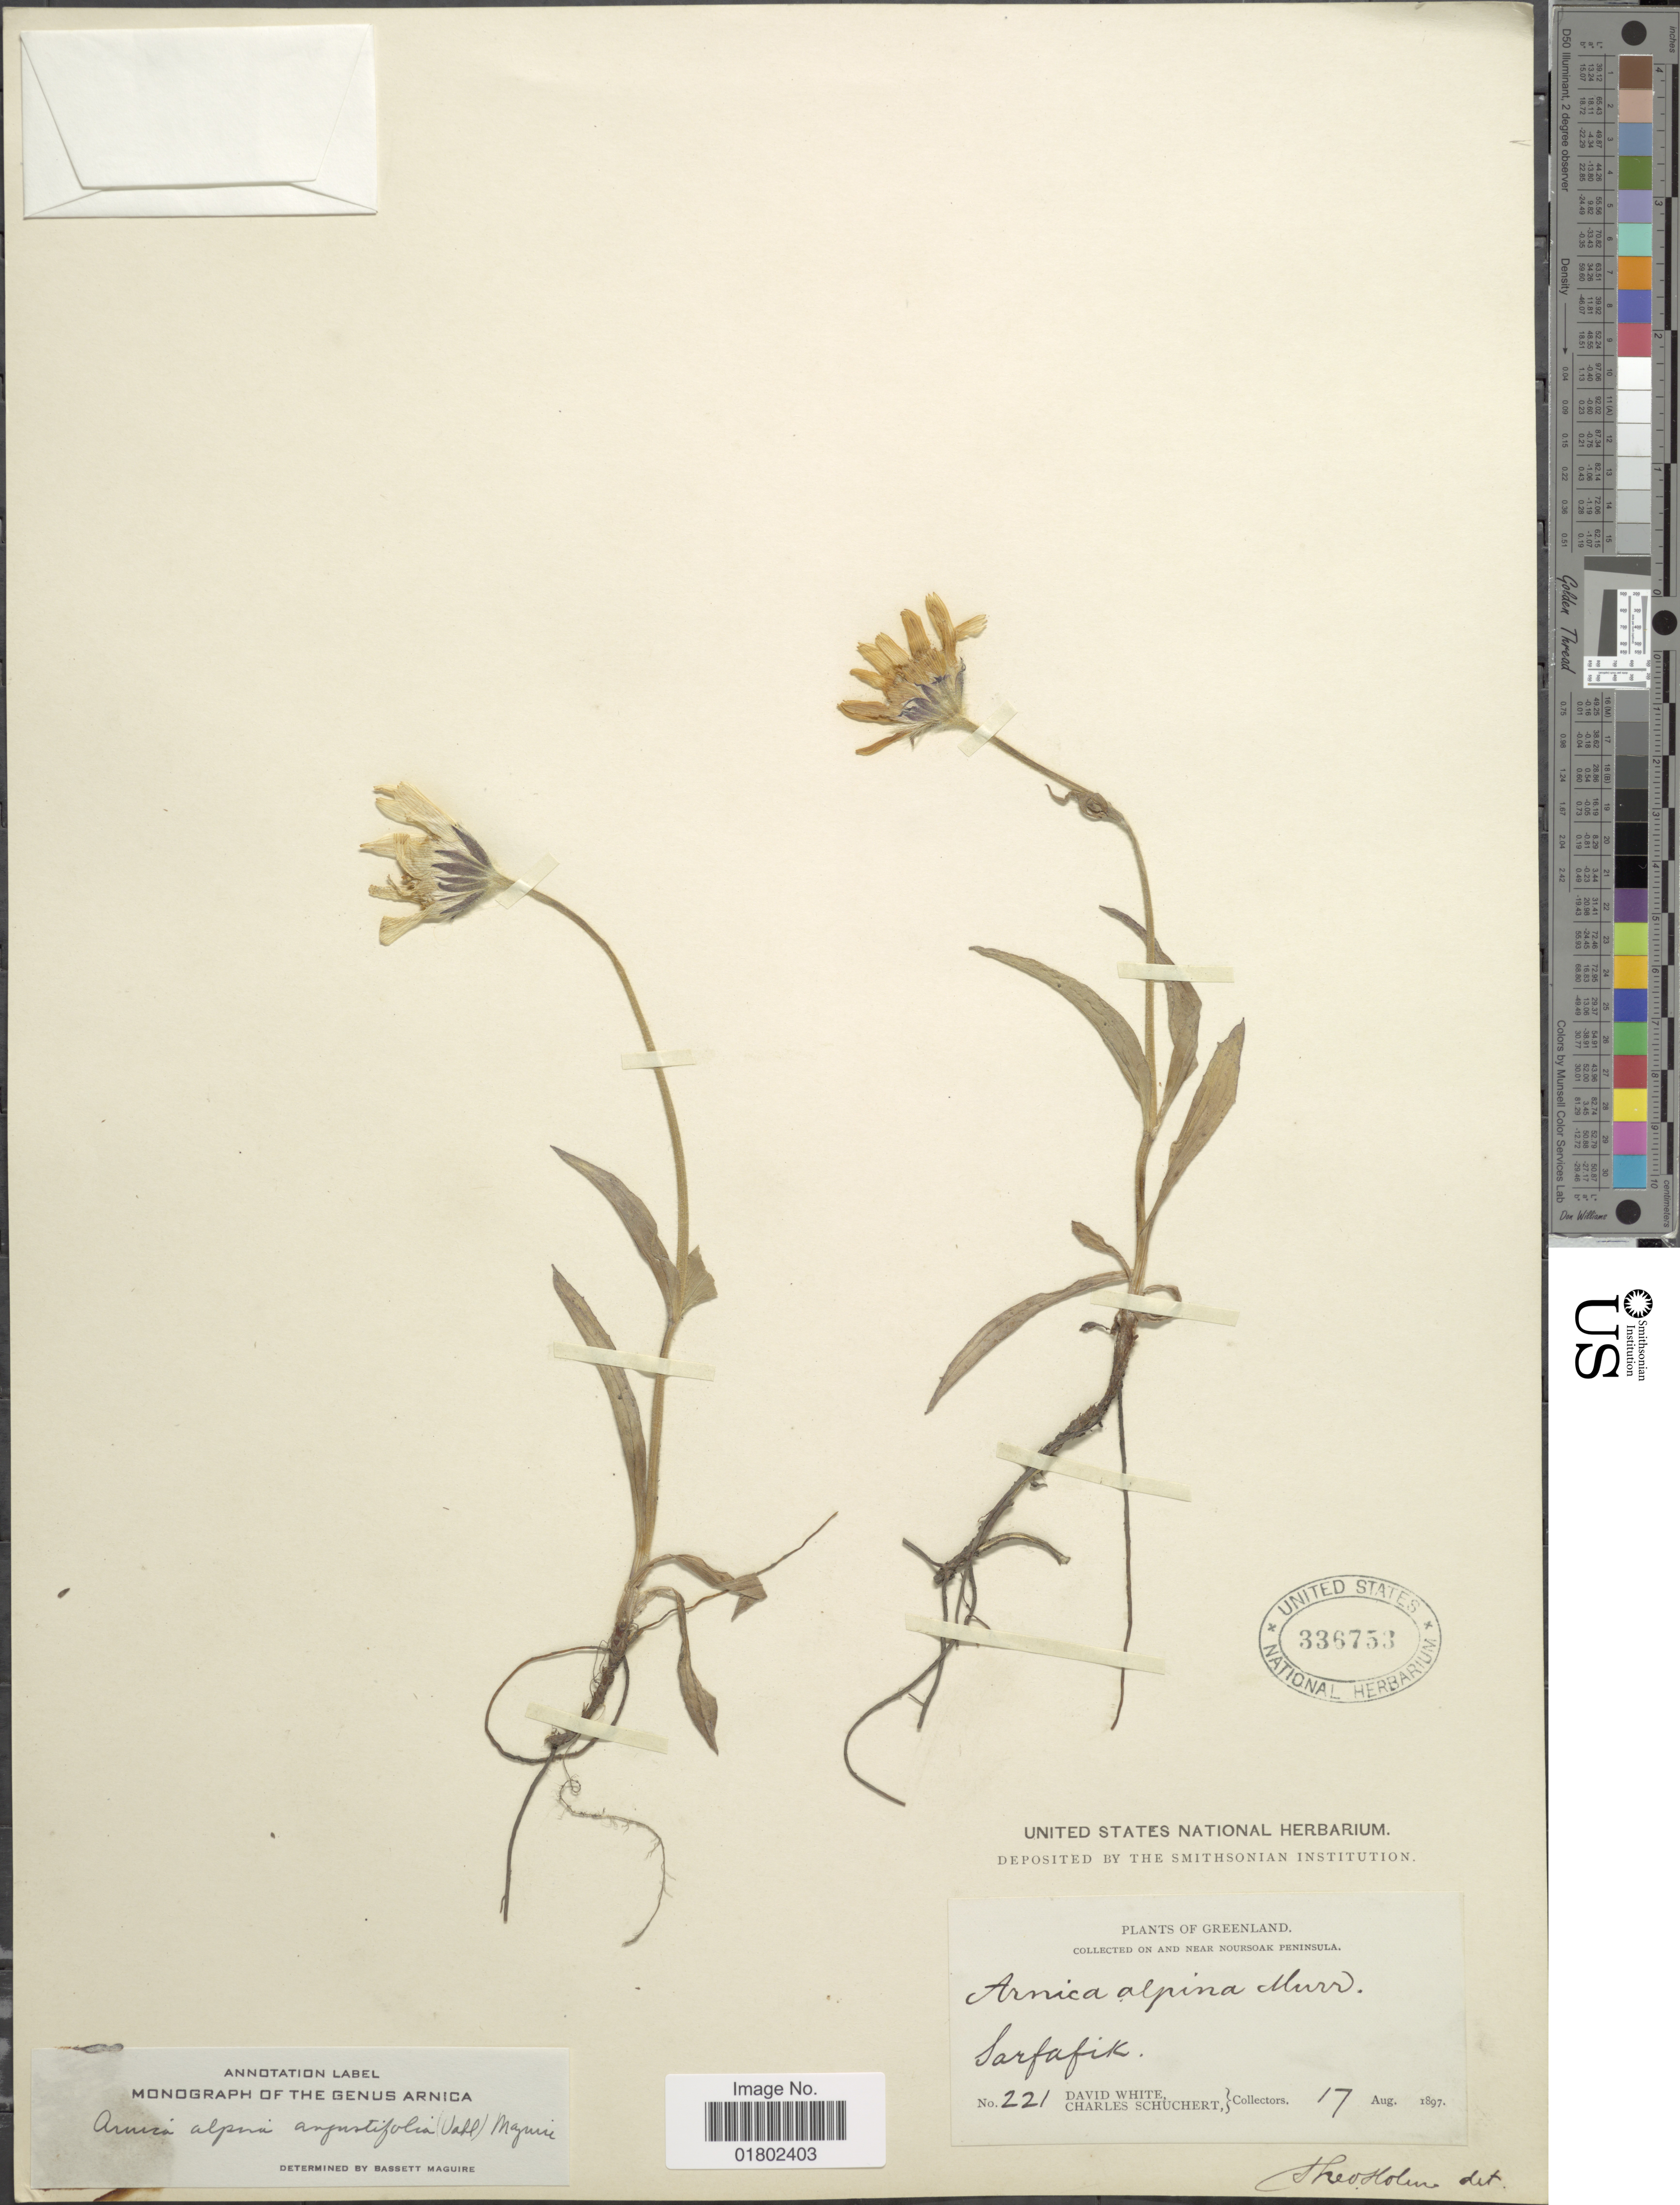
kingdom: Plantae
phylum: Tracheophyta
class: Magnoliopsida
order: Asterales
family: Asteraceae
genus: Arnica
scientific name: Arnica alpina var. angustifolia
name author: (Vahl) Maguire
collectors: D. White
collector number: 221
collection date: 1897-08-27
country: Greenland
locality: Sarfafik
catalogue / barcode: US 336753